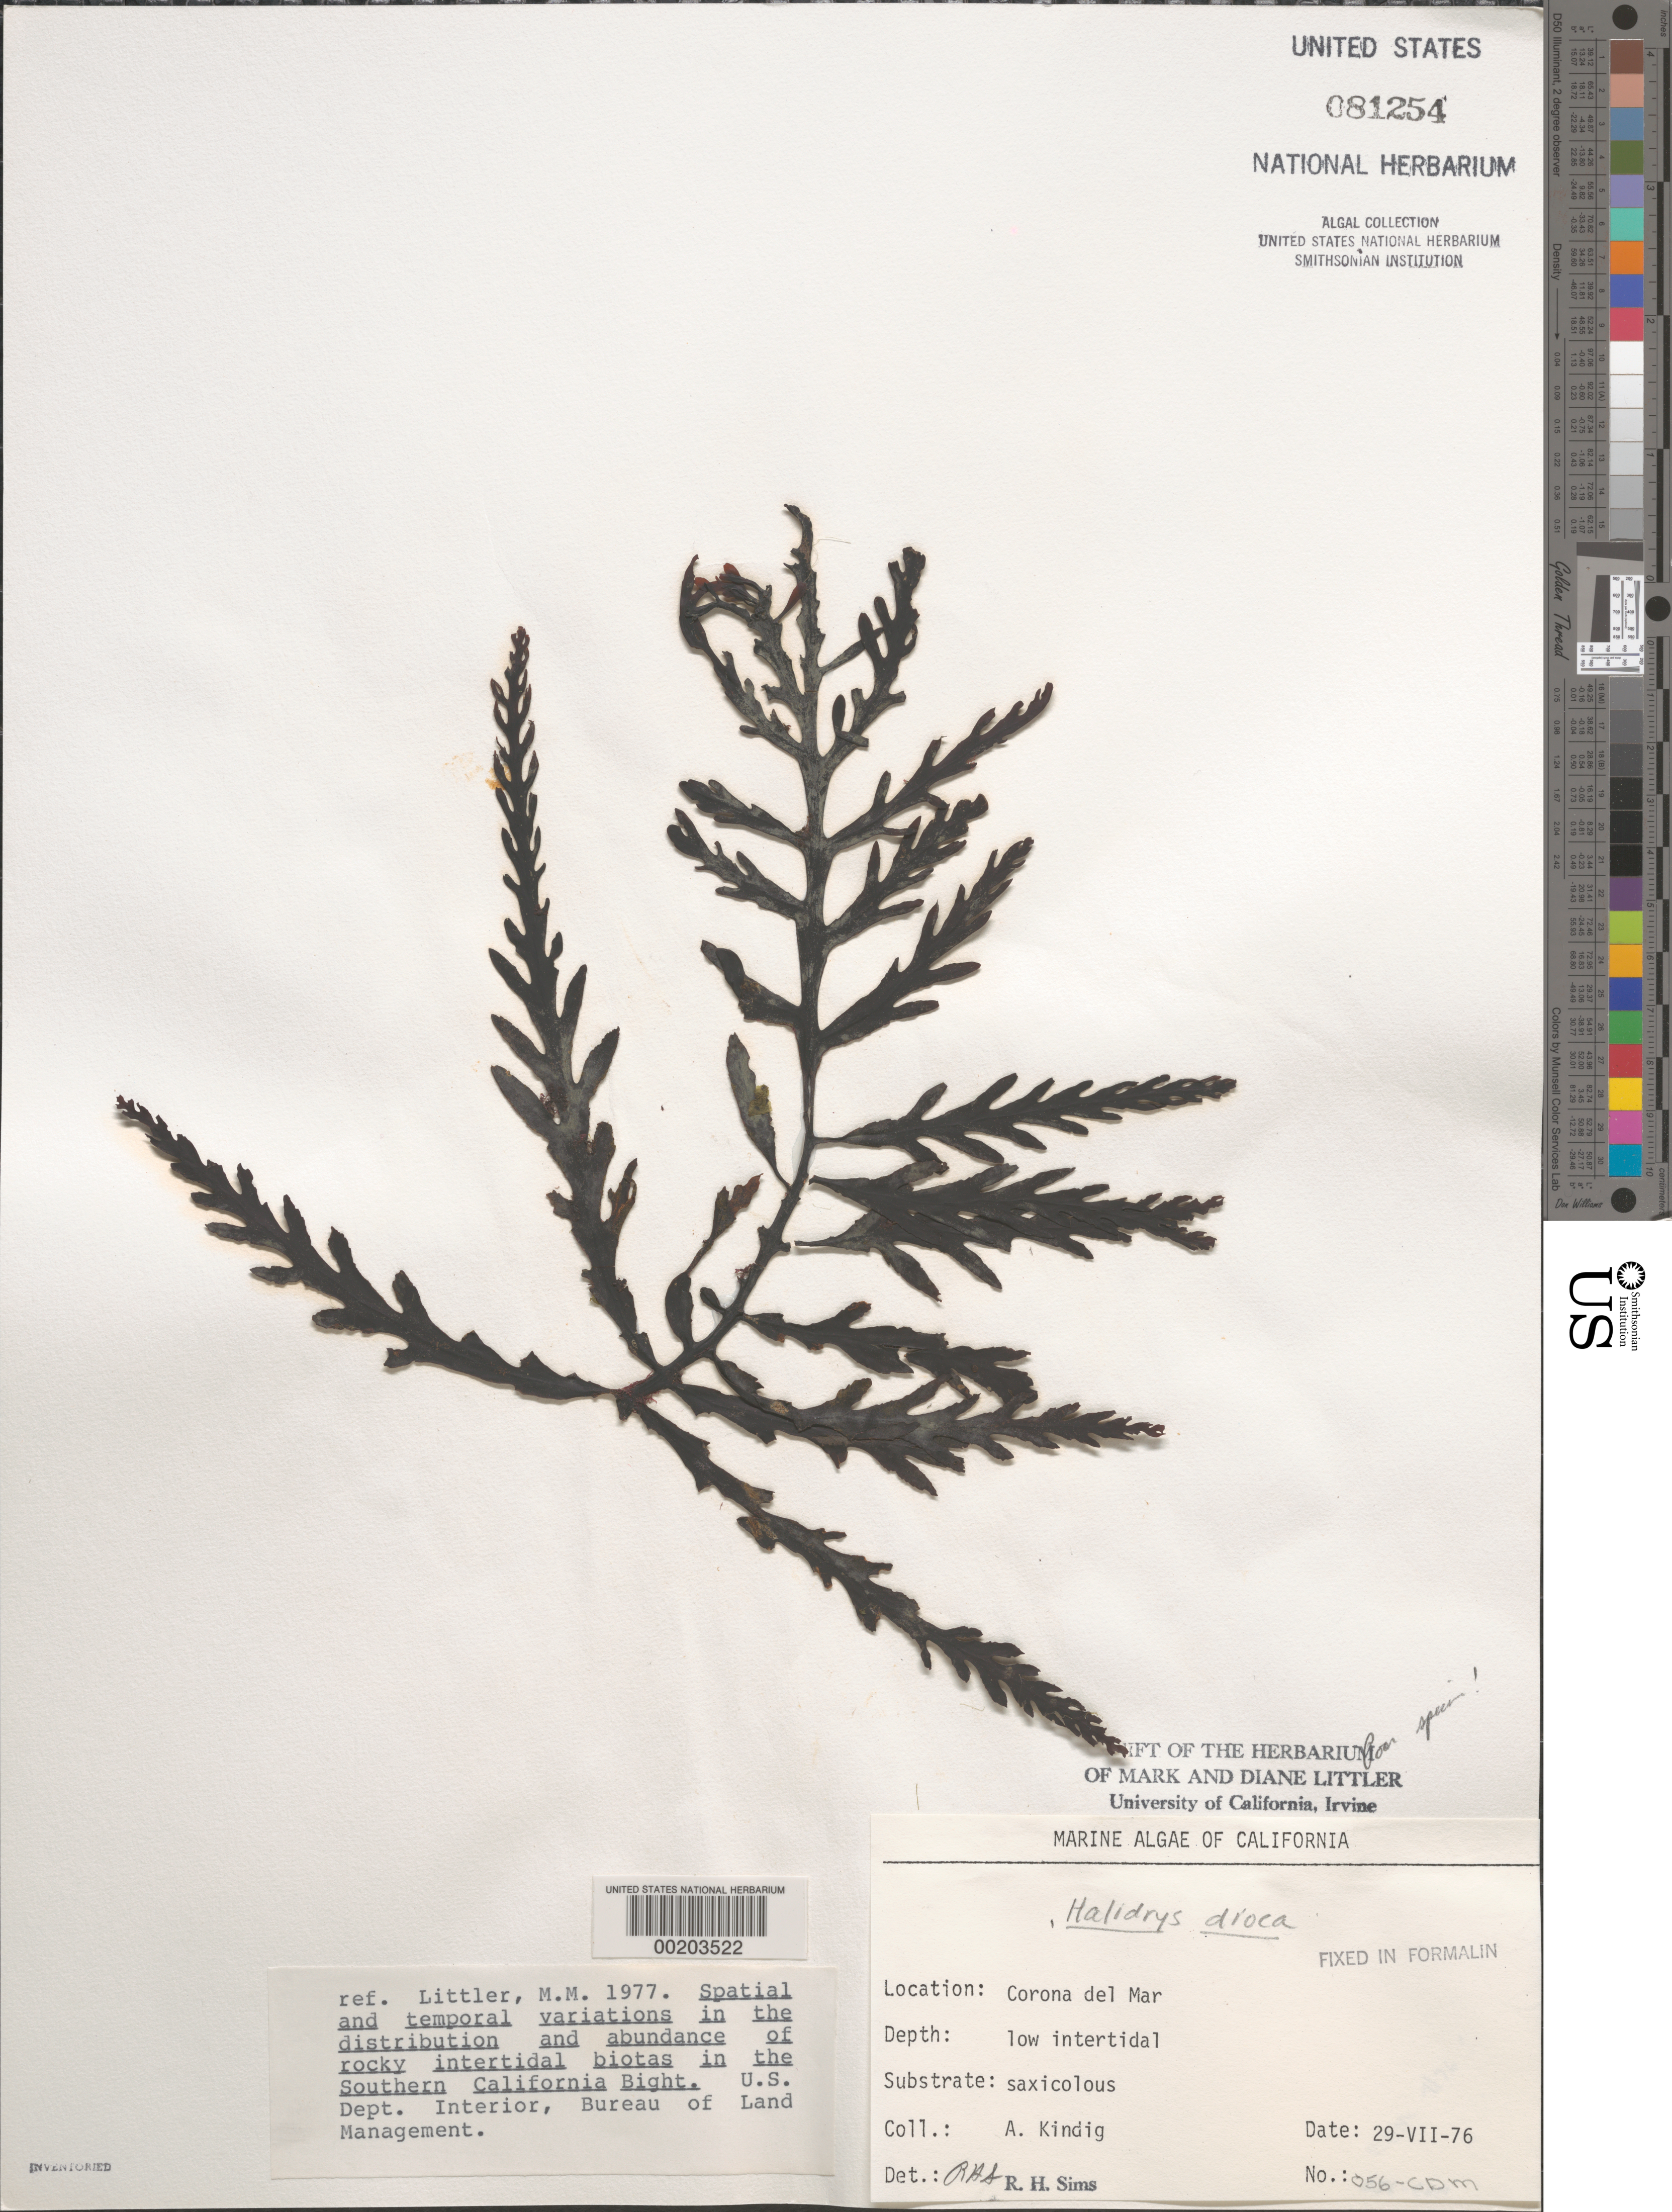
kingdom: Chromista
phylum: Ochrophyta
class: Phaeophyceae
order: Fucales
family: Sargassaceae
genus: Halidrys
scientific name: Halidrys dioica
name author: N.L. Gardner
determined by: Sims, Robert H.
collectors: A. Kindig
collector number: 056-CDM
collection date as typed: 29 Jul 1976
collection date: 1976-07-29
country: United States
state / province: California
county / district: Orange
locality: Corona del Mar, mouth of Morning Canyon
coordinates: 33 35'14"N, 117 51'54"W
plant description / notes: BLM-SOCALBIGHT Rocky Intertidal Survey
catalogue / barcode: US 81254